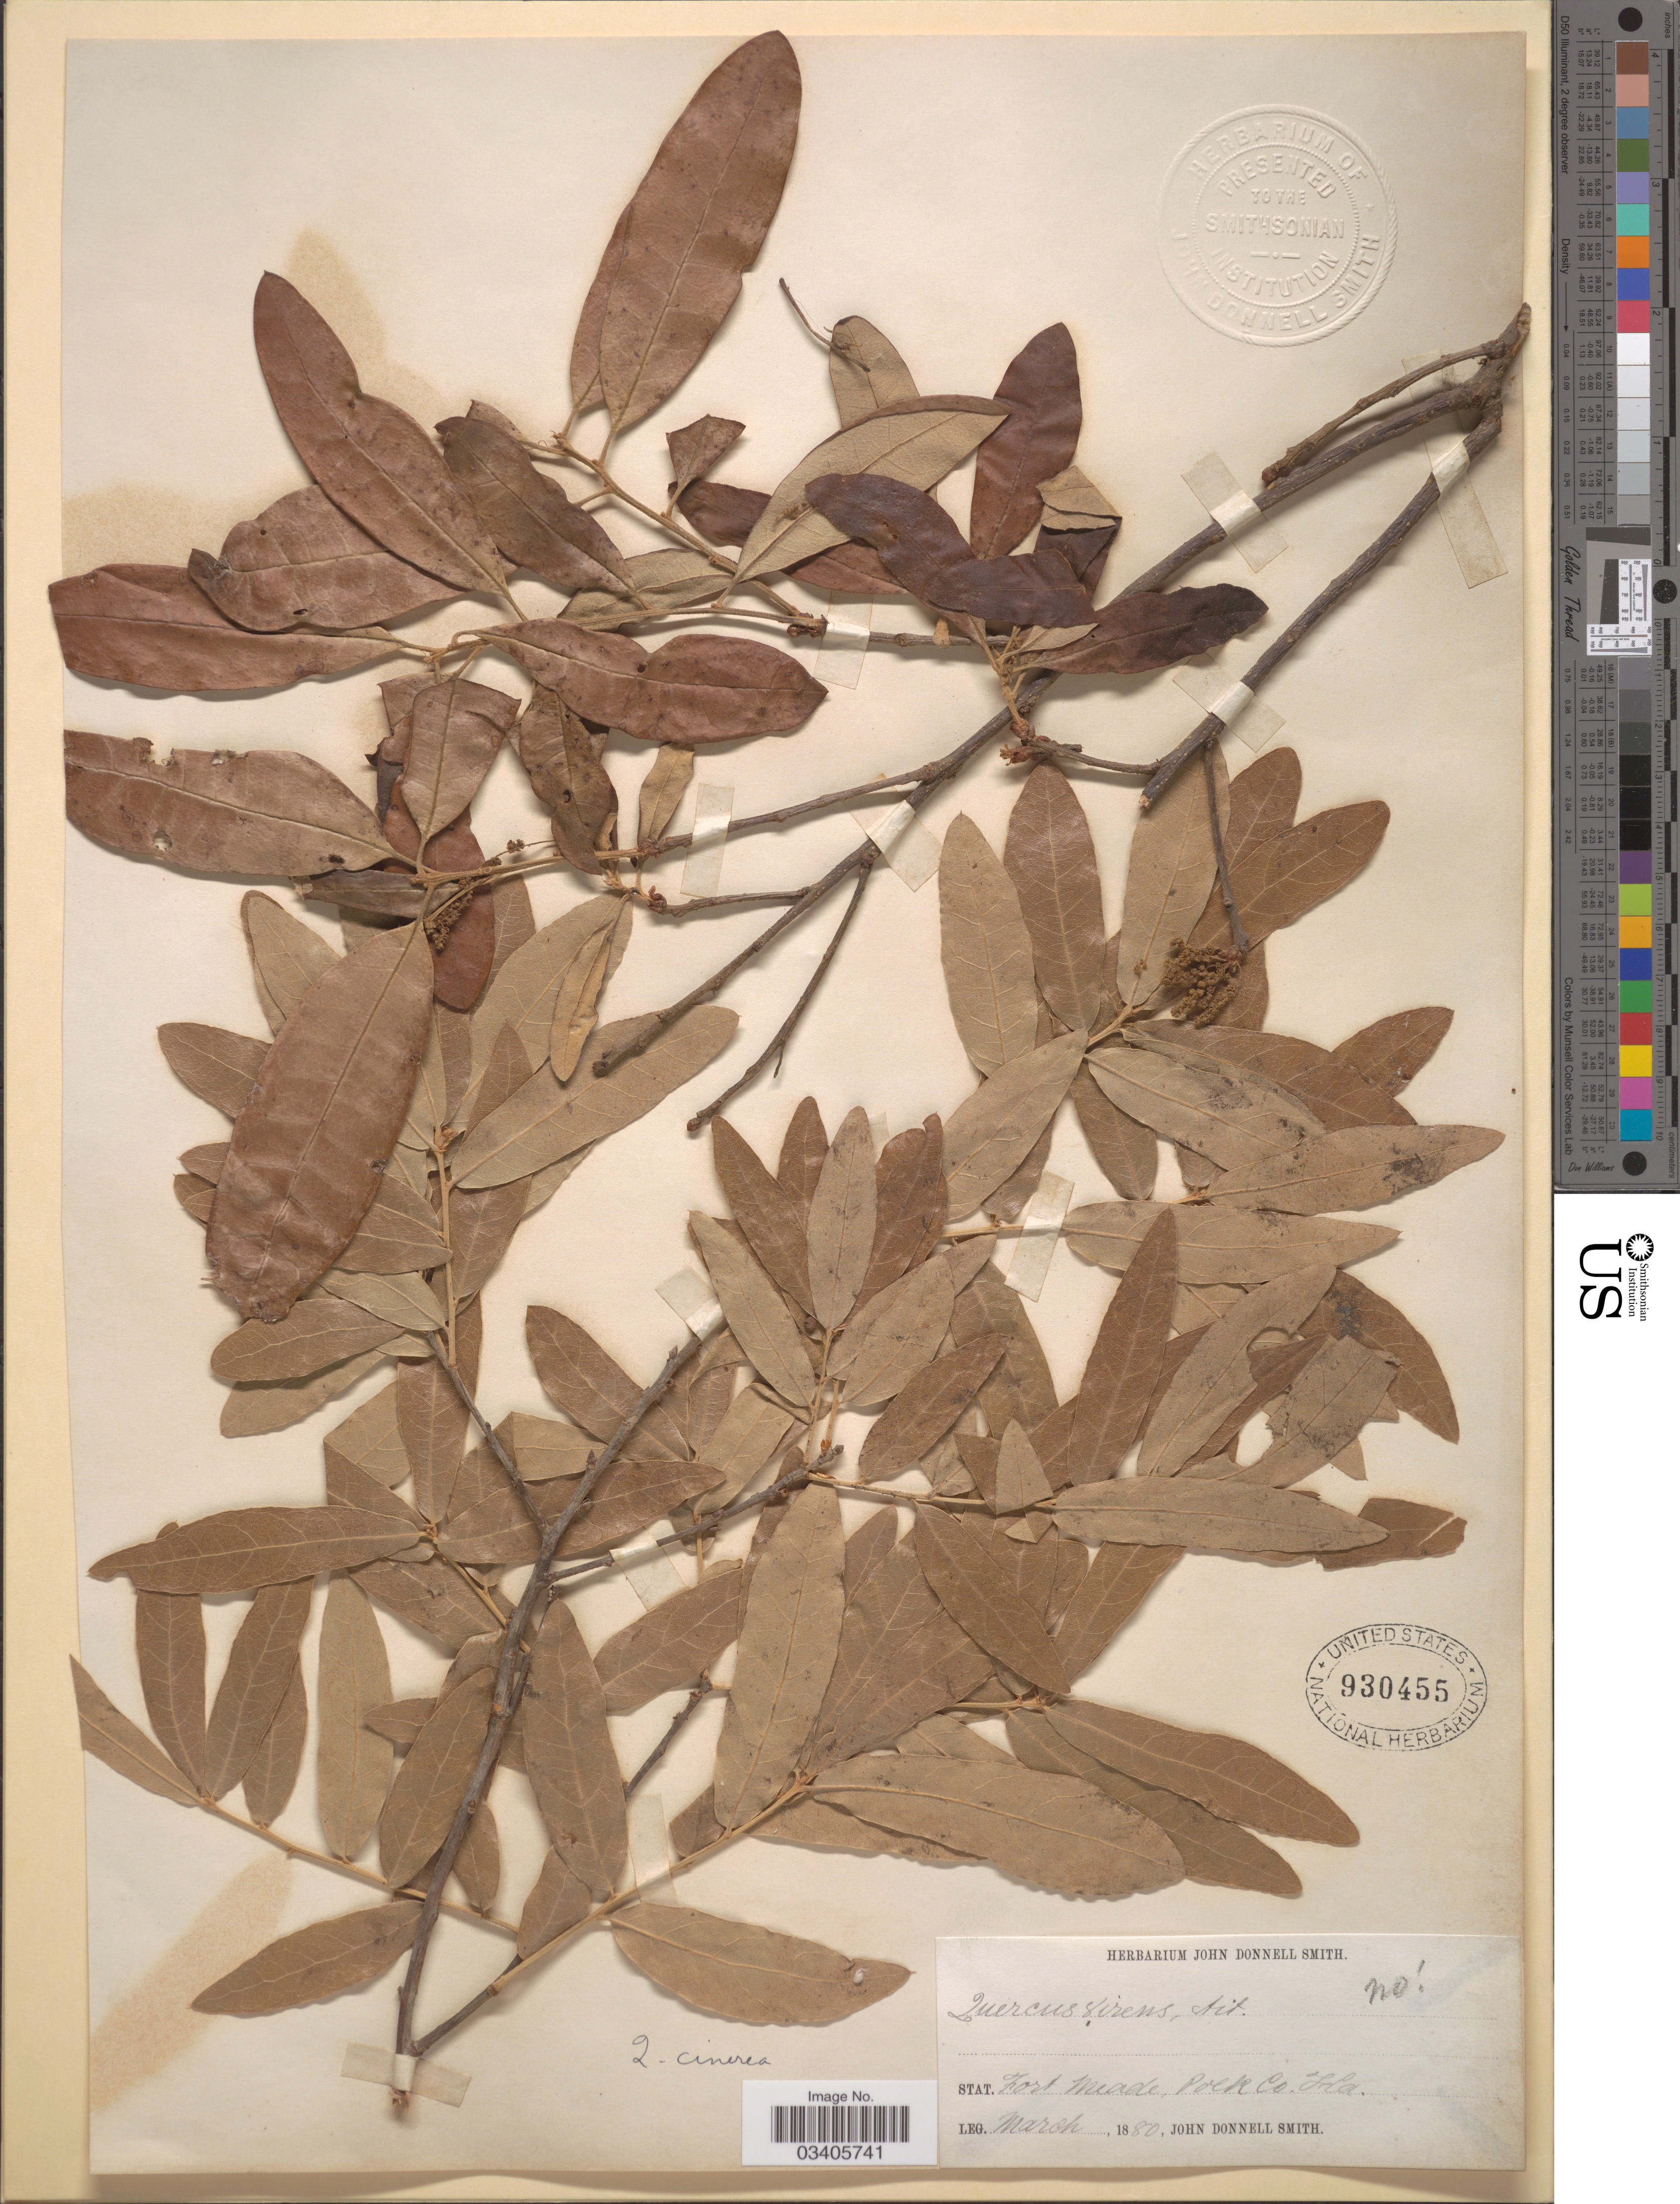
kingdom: Plantae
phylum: Tracheophyta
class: Magnoliopsida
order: Fagales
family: Fagaceae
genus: Quercus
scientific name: Quercus incana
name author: W. Bartram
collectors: J. Donnell Smith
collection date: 1880-03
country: United States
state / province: Florida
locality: Stat. Fort Meade, Polk Co.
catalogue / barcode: US 930455